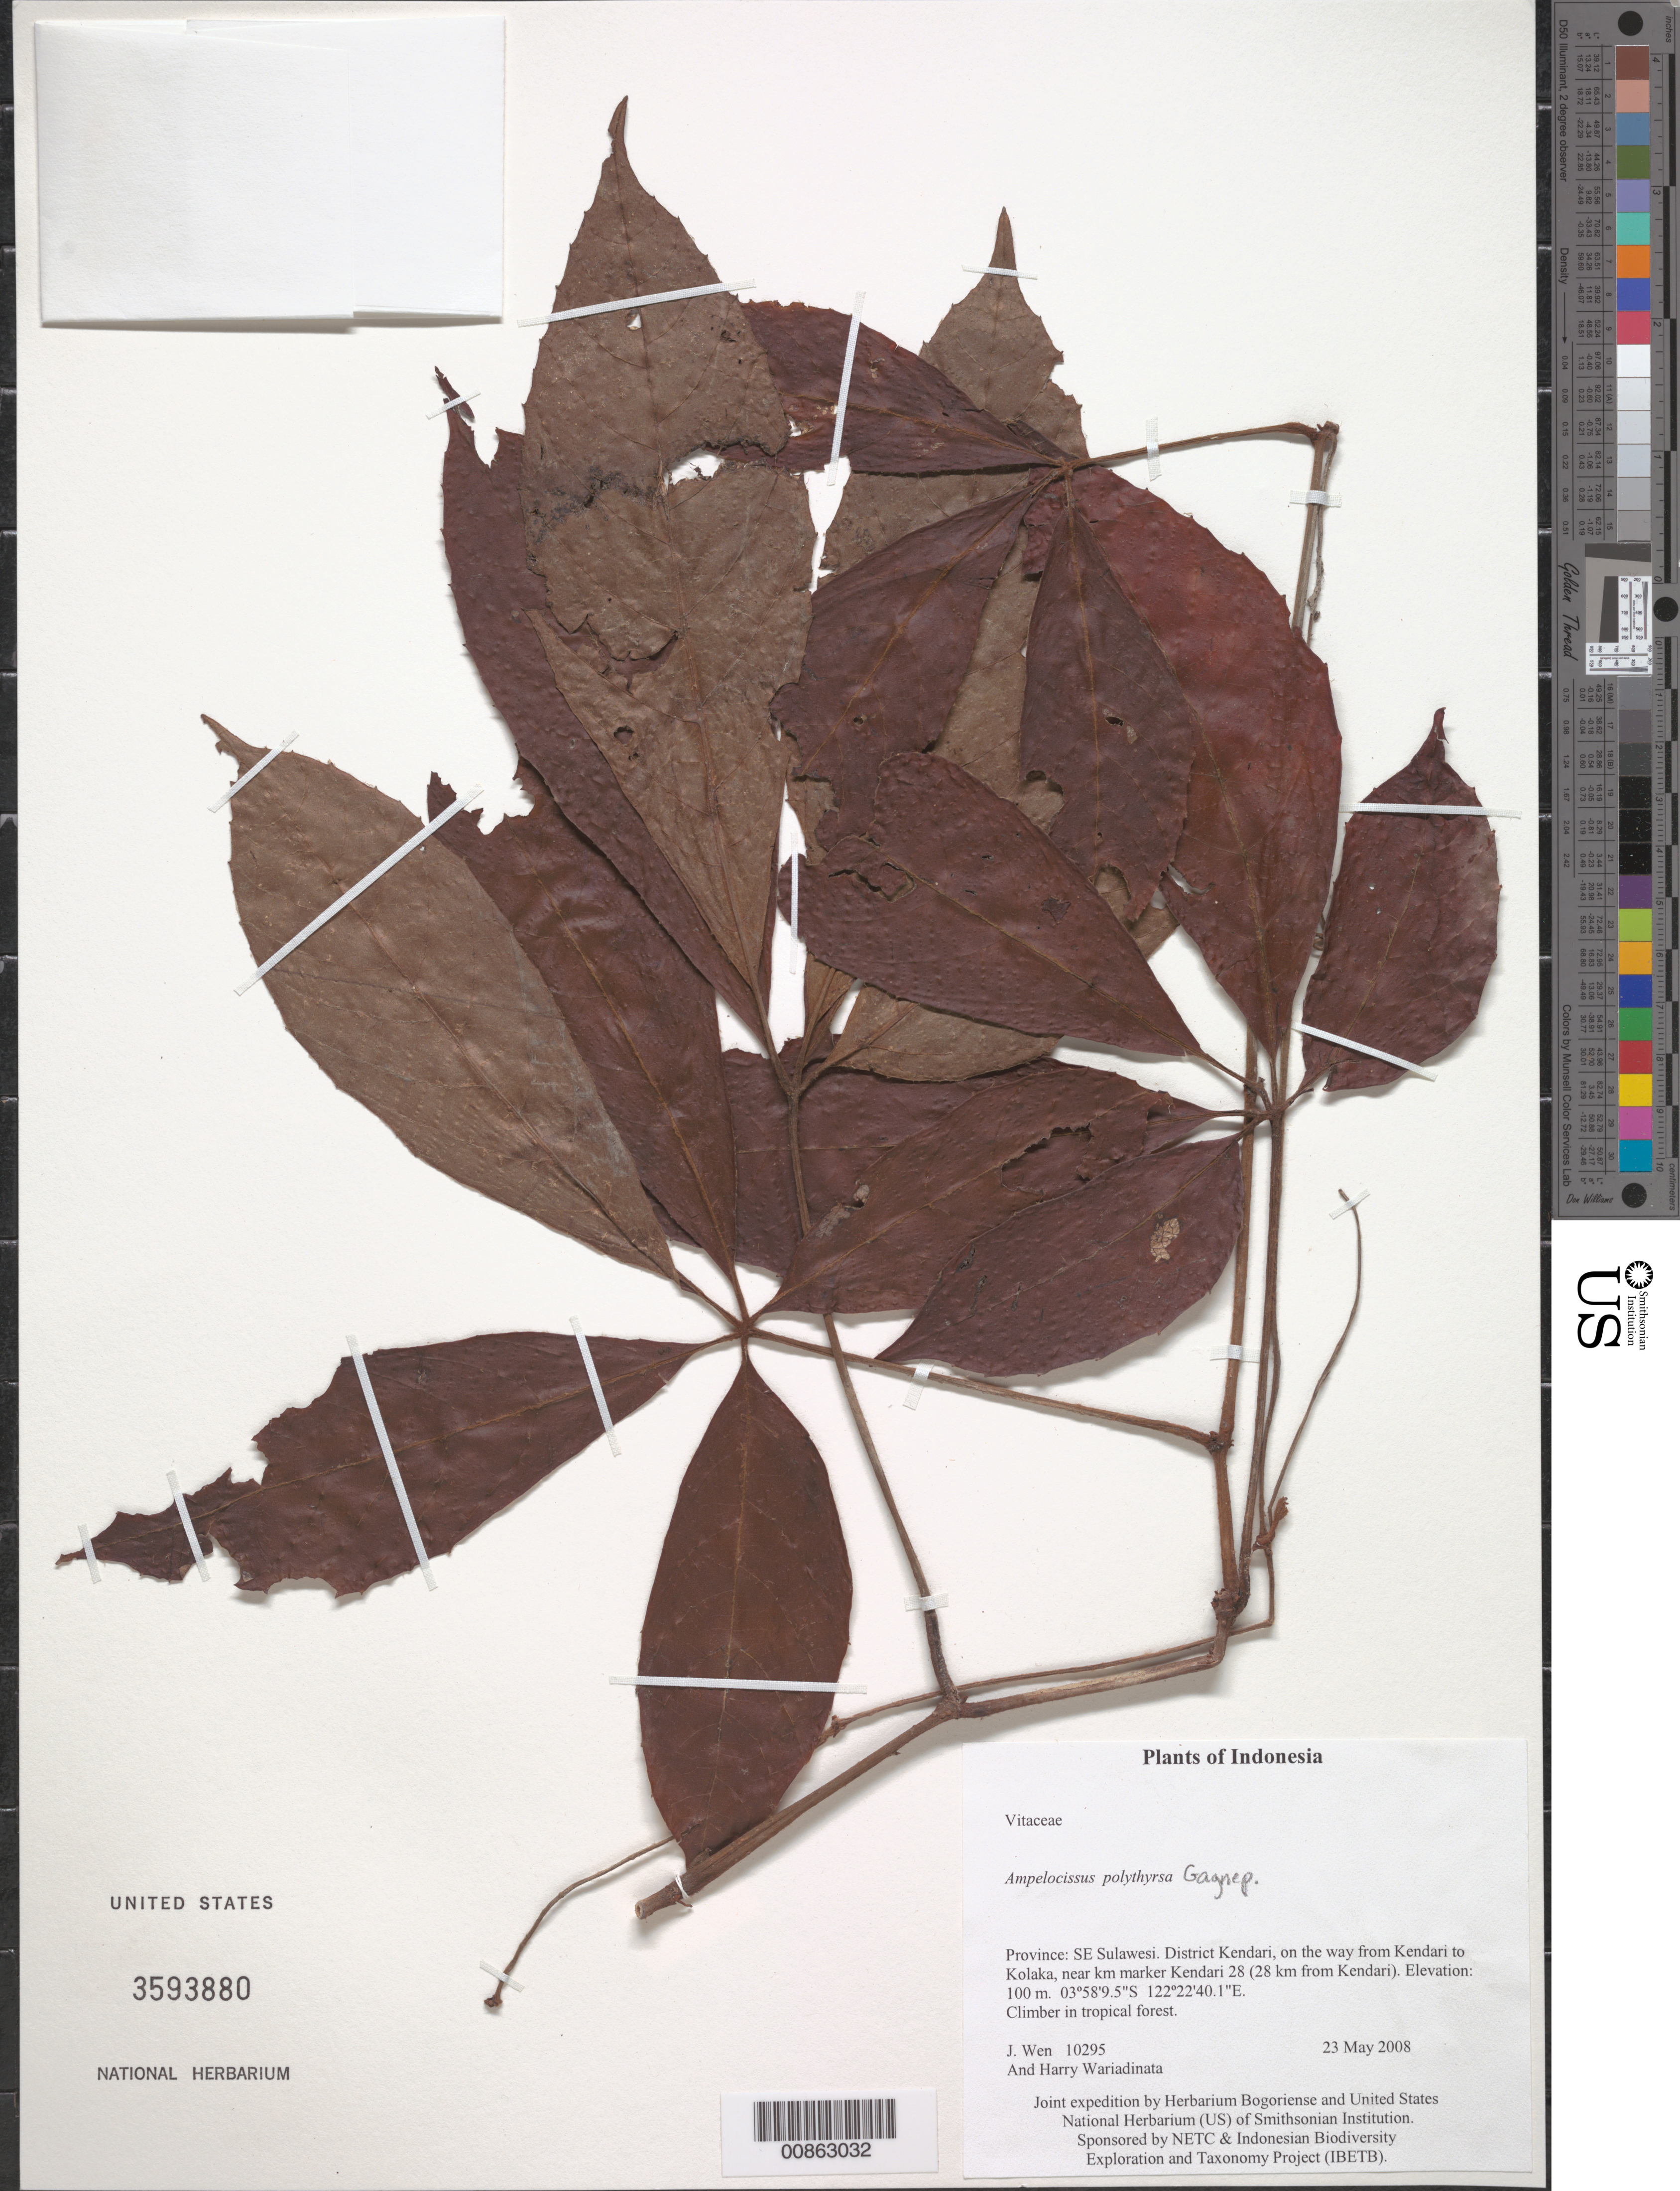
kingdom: Plantae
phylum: Tracheophyta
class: Magnoliopsida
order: Vitales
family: Vitaceae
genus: Ampelocissus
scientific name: Ampelocissus polythyrsa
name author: Gagnep.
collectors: J. Wen & H. Wariadinata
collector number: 10295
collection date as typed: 23 May 2008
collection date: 2008-05-23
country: Indonesia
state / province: Sulawesi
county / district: Sulawesi Tenggara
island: Sulawesi [Celebes]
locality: District Kendari, on the way from Kendari to Kolaka, near km marker Kendari 28 (28 km from Kendari).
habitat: In tropical forest.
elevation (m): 100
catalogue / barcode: US 3593880